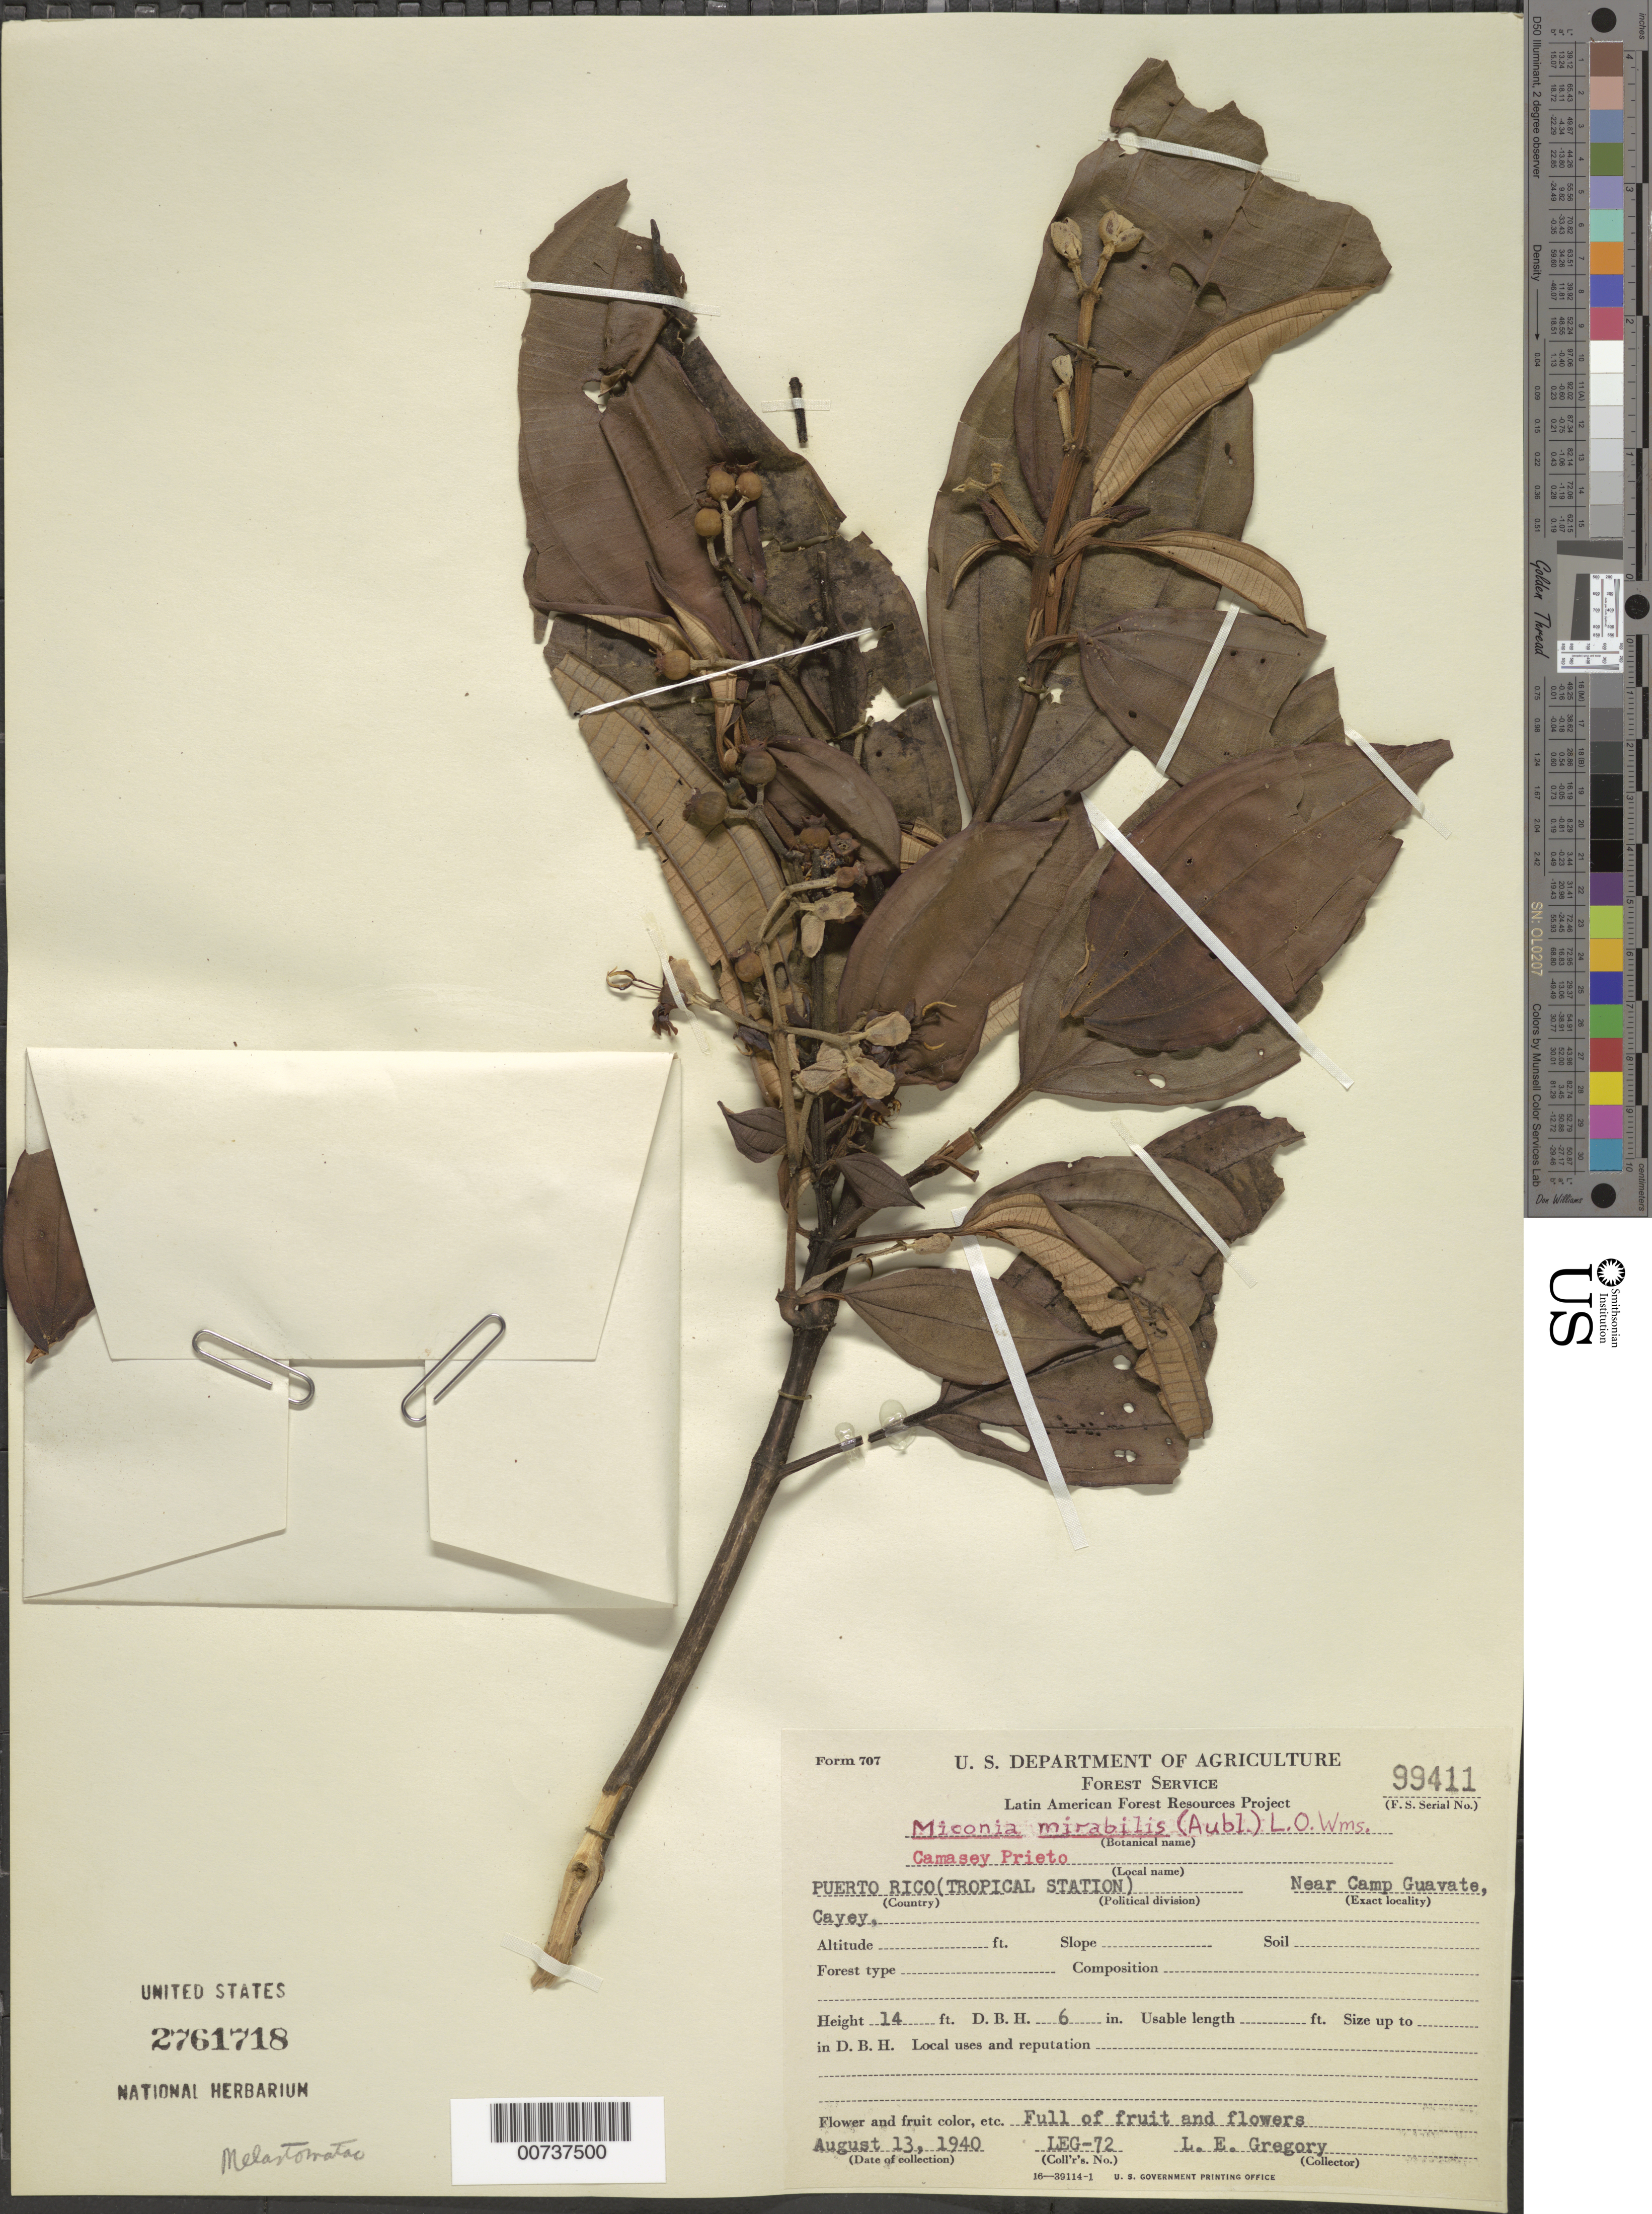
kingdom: Plantae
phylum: Tracheophyta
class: Magnoliopsida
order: Myrtales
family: Melastomataceae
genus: Miconia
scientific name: Miconia mirabilis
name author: (Aubl.) L.O. Williams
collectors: L. Holdridge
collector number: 72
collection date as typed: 13 Aug 1940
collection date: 1940-08-13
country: Puerto Rico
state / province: Cayey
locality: Near Camp Guavate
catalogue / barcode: US 2761718